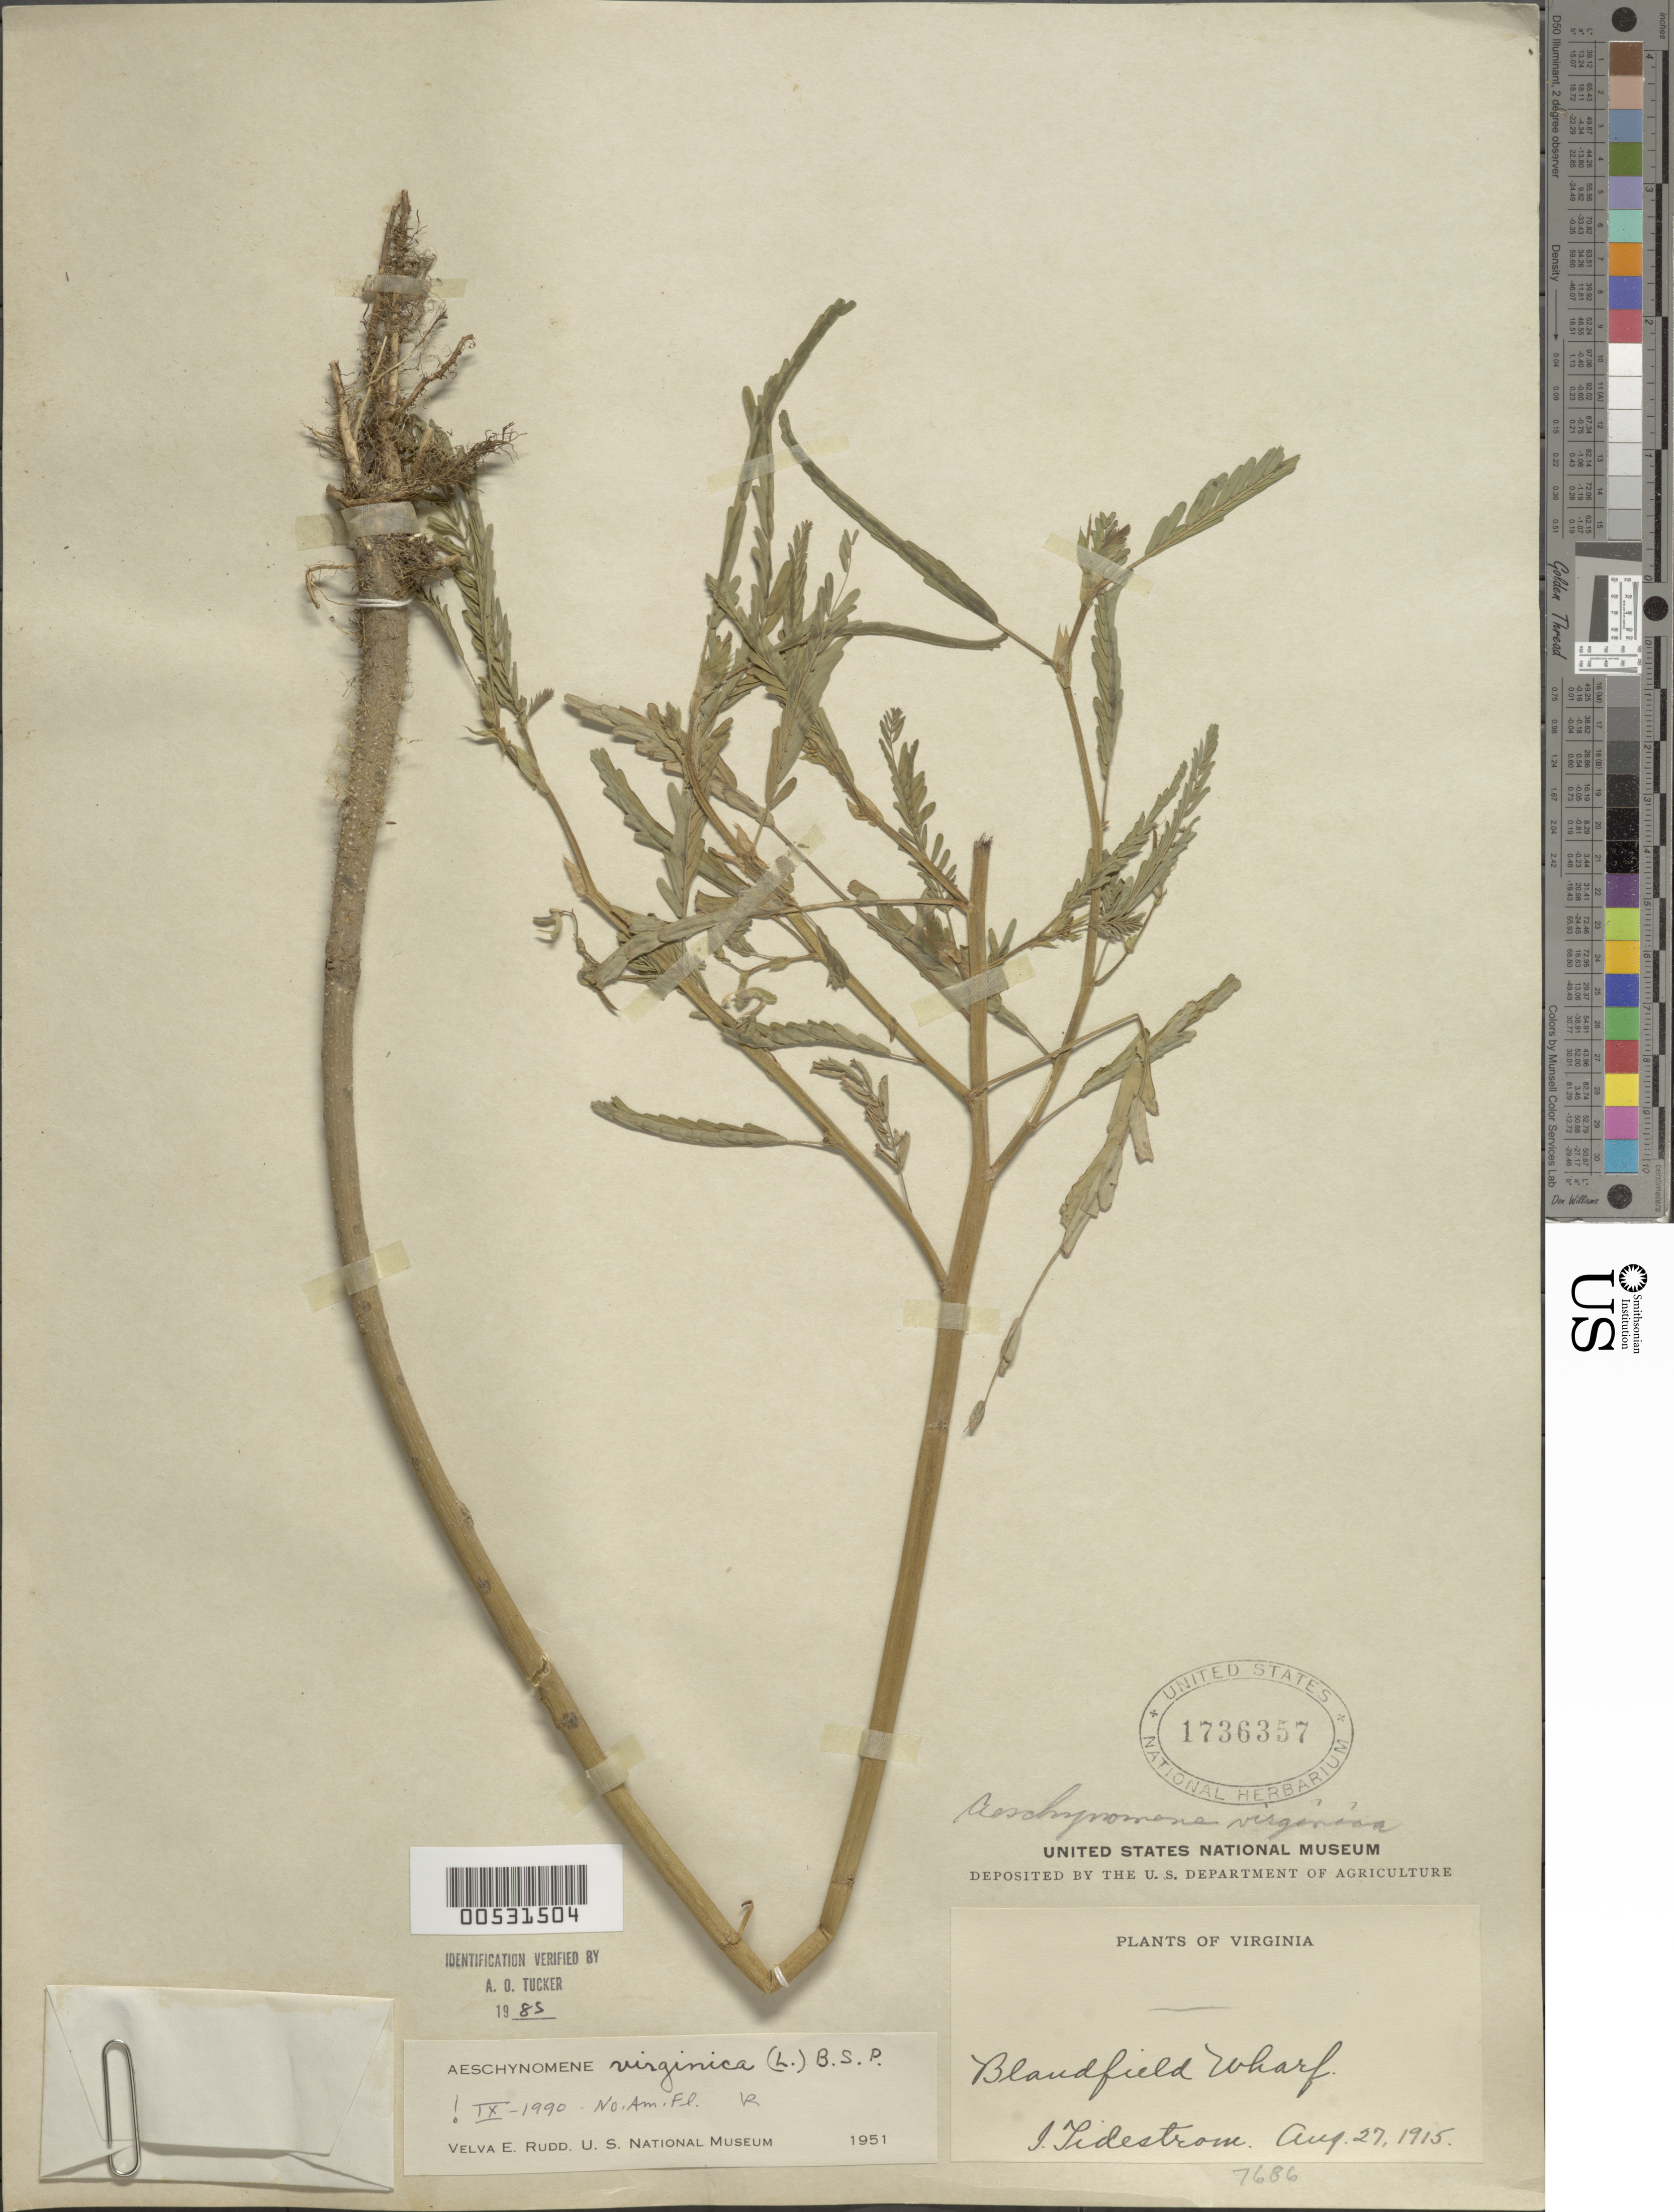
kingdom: Plantae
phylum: Tracheophyta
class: Magnoliopsida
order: Fabales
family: Fabaceae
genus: Aeschynomene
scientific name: Aeschynomene virginica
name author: (L.) Britton, Stearns & Poggenb.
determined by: Rudd, V. E.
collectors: I. F. Tidestrom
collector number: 7686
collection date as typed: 27 Aug 1915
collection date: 1915-08-27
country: United States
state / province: Virginia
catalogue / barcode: US 1736357